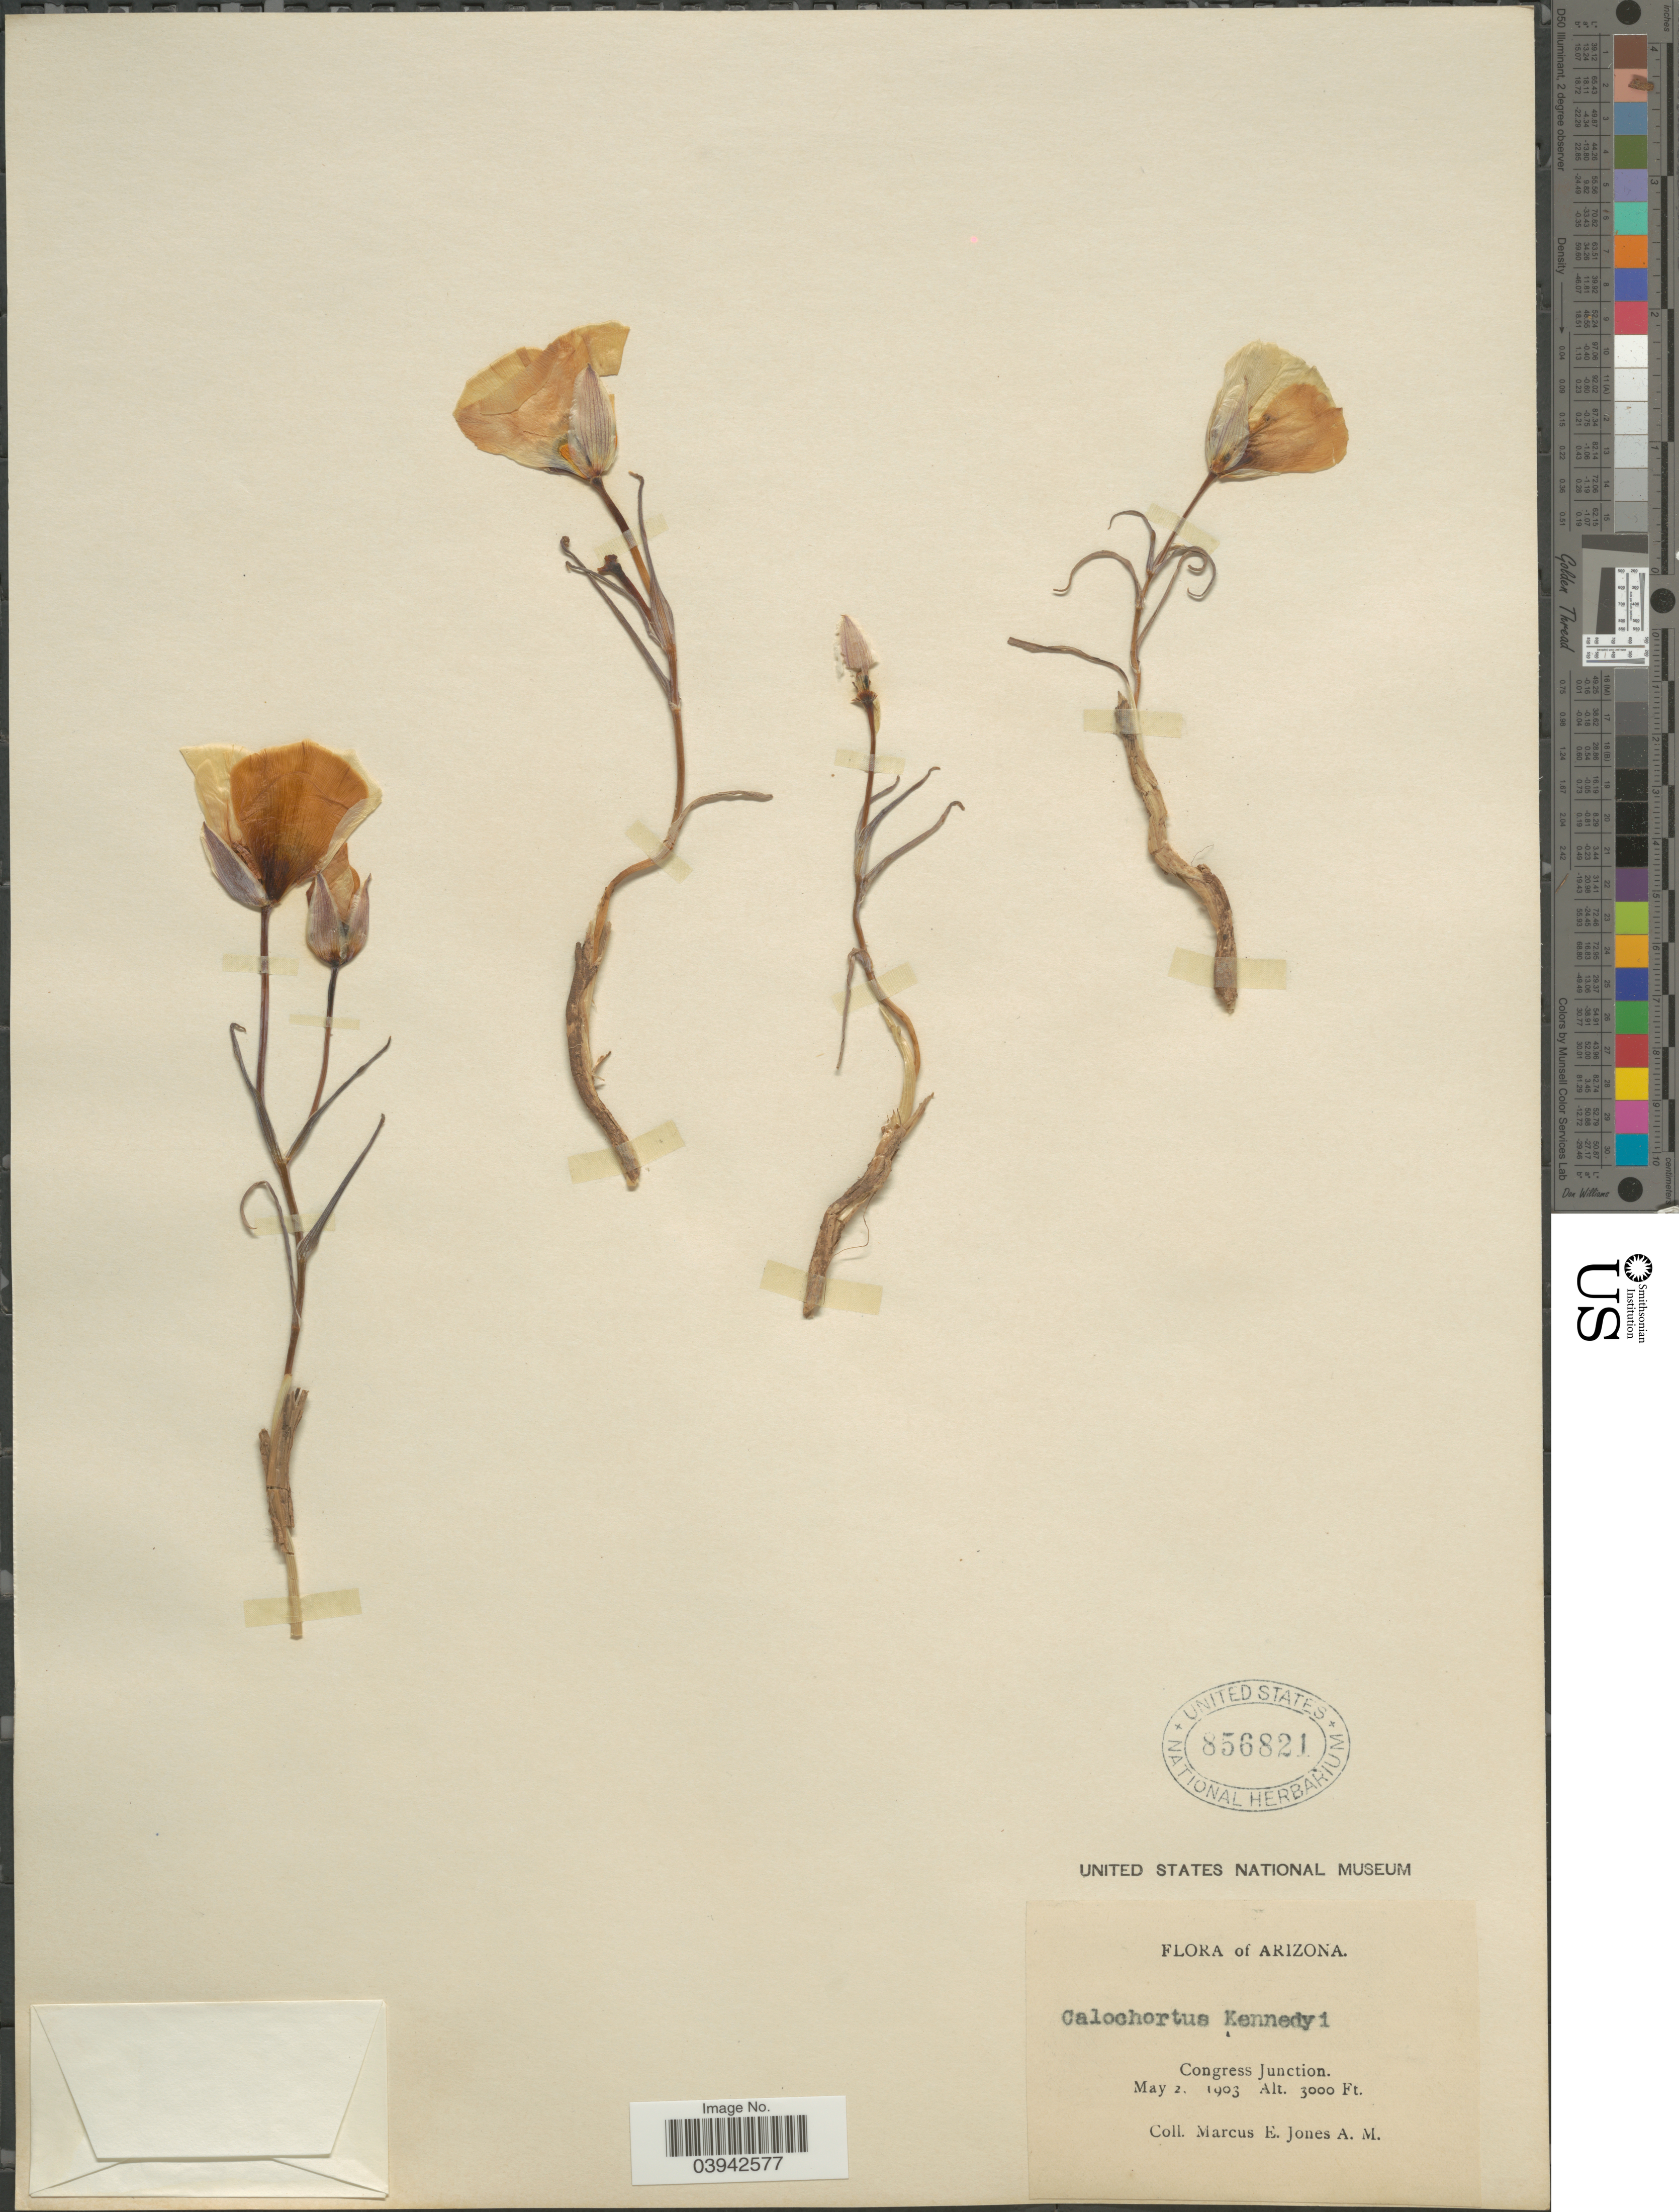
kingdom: Plantae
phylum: Tracheophyta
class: Liliopsida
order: Liliales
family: Liliaceae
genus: Calochortus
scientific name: Calochortus kennedyi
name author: Porter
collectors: M. E. Jones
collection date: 1903-05-02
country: United States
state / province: Arizona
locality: Congress Junction.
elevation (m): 914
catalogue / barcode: US 856821